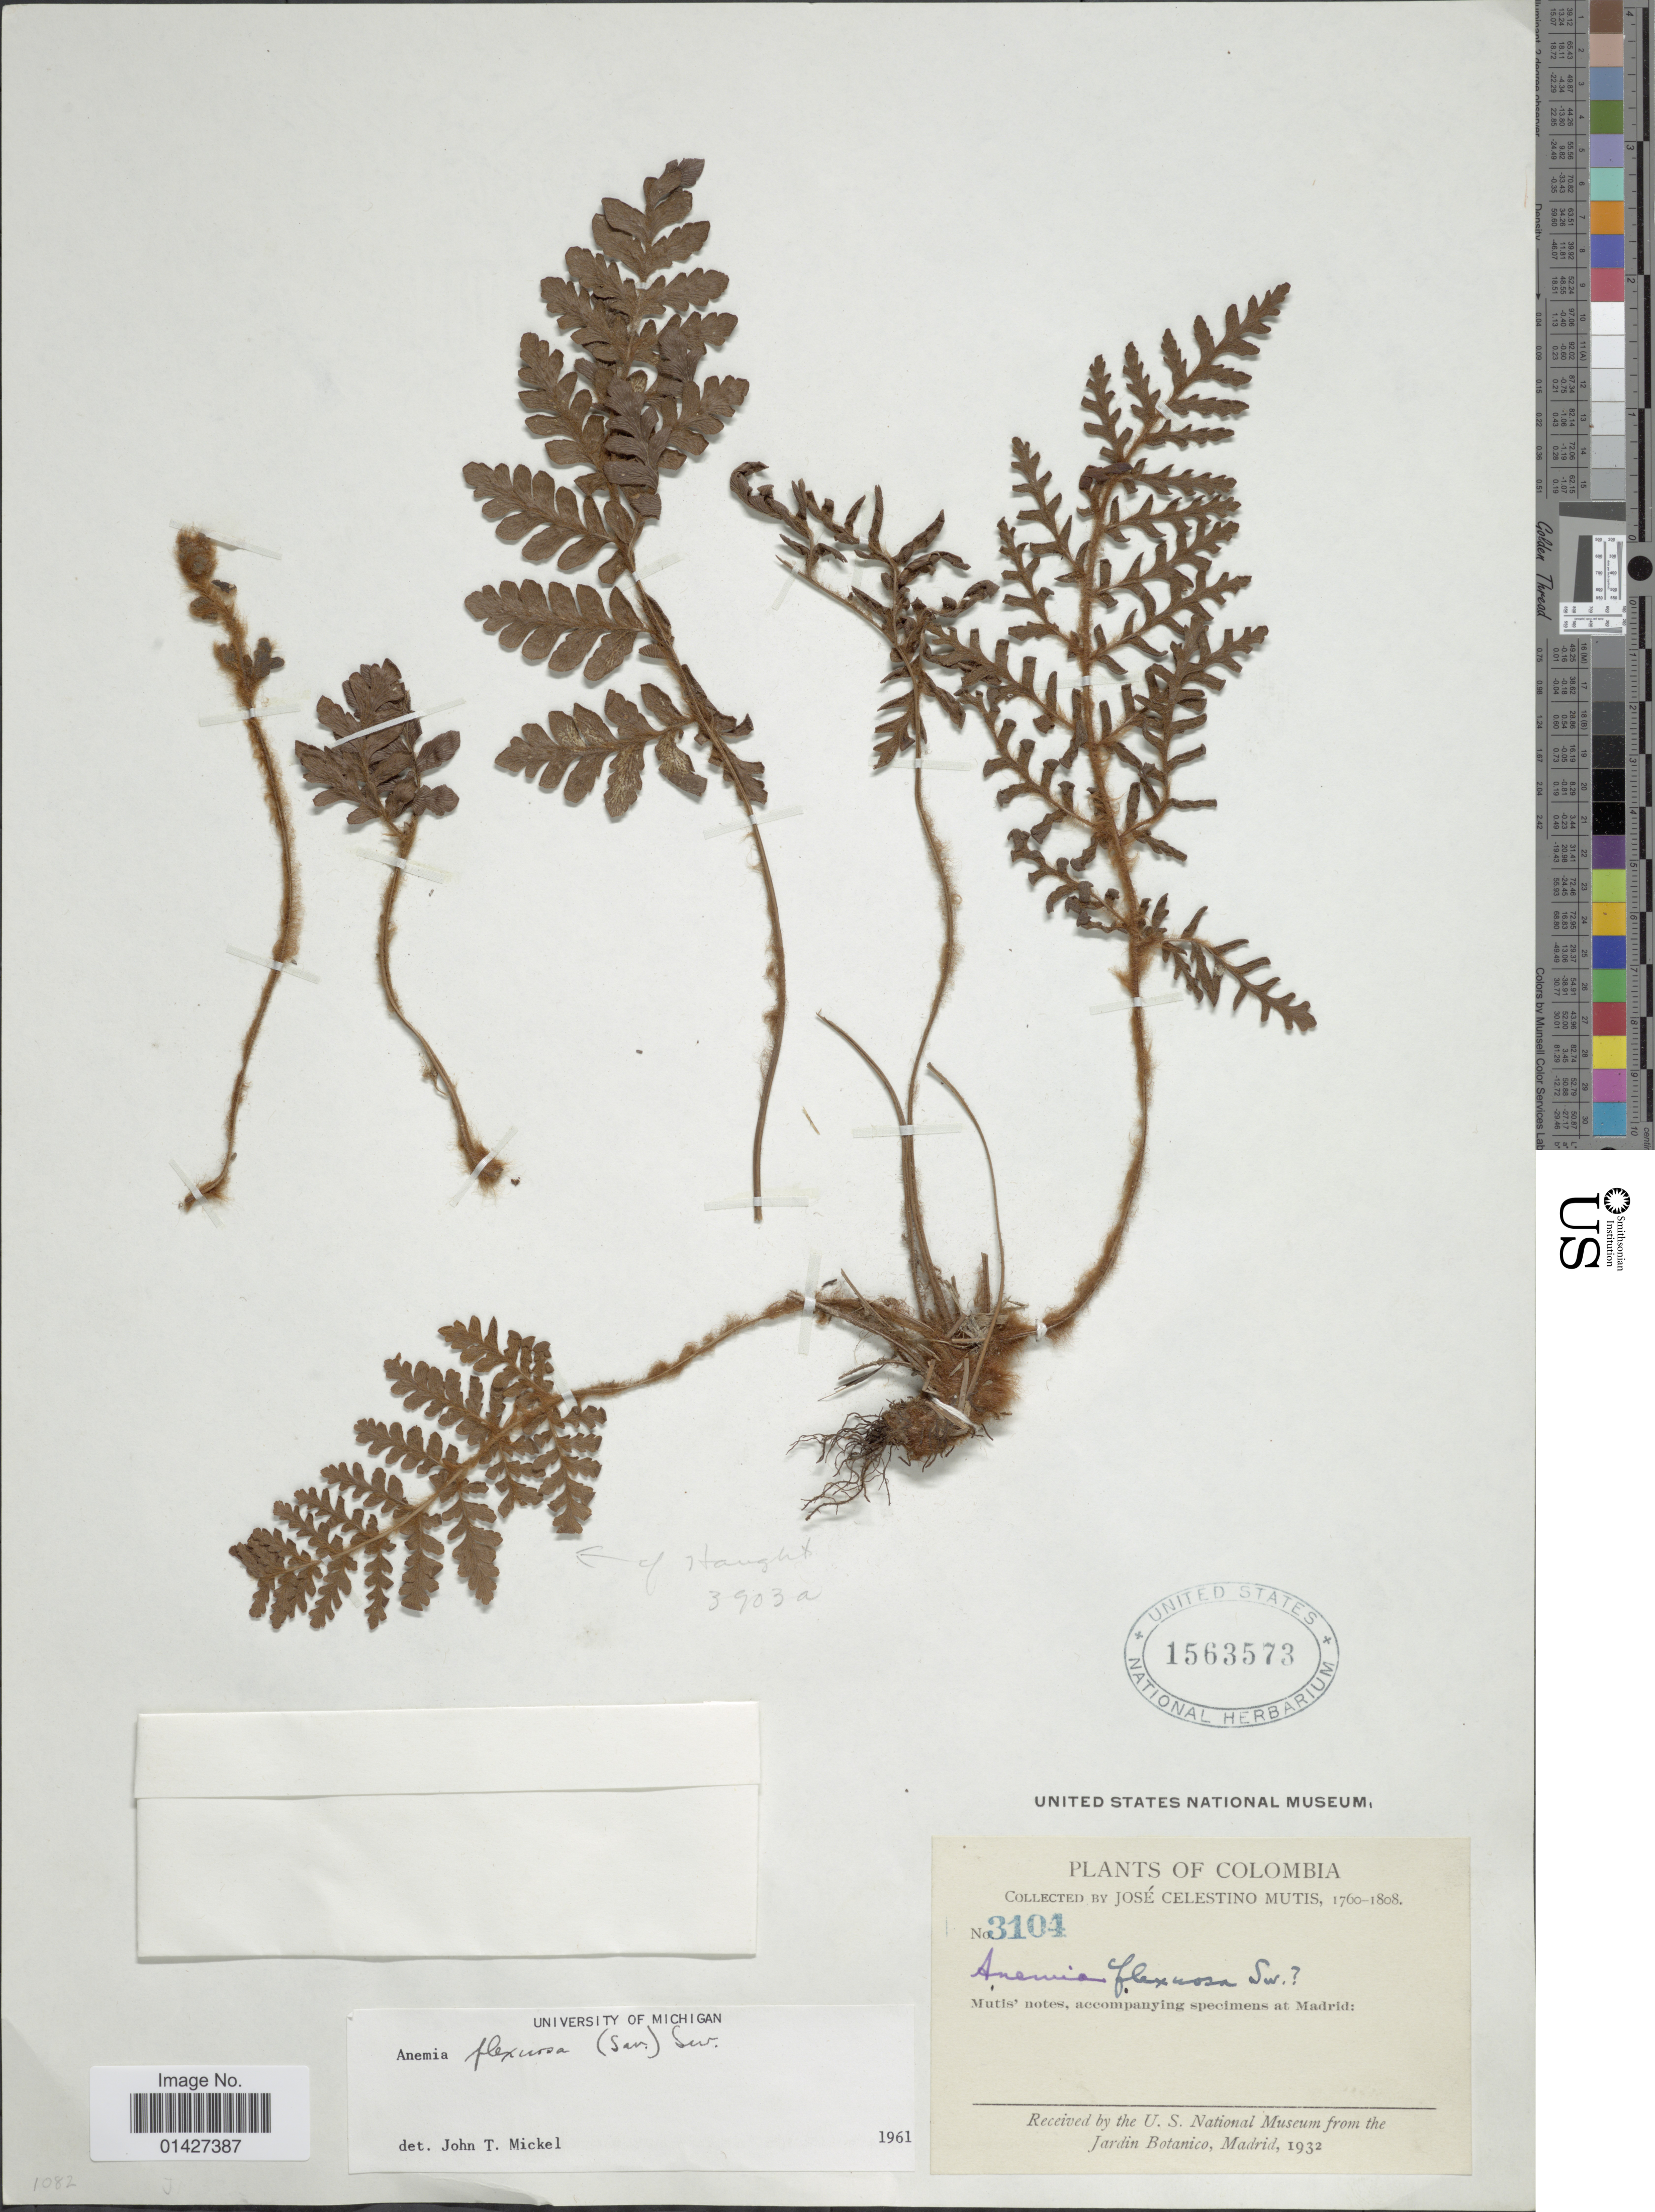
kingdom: Plantae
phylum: Tracheophyta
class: Polypodiopsida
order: Schizaeales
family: Anemiaceae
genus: Anemia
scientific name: Anemia flexuosa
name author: (Savigny) Sw.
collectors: J. C. B. Mutis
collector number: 3104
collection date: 1760/1808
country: Colombia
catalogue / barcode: US 1563573